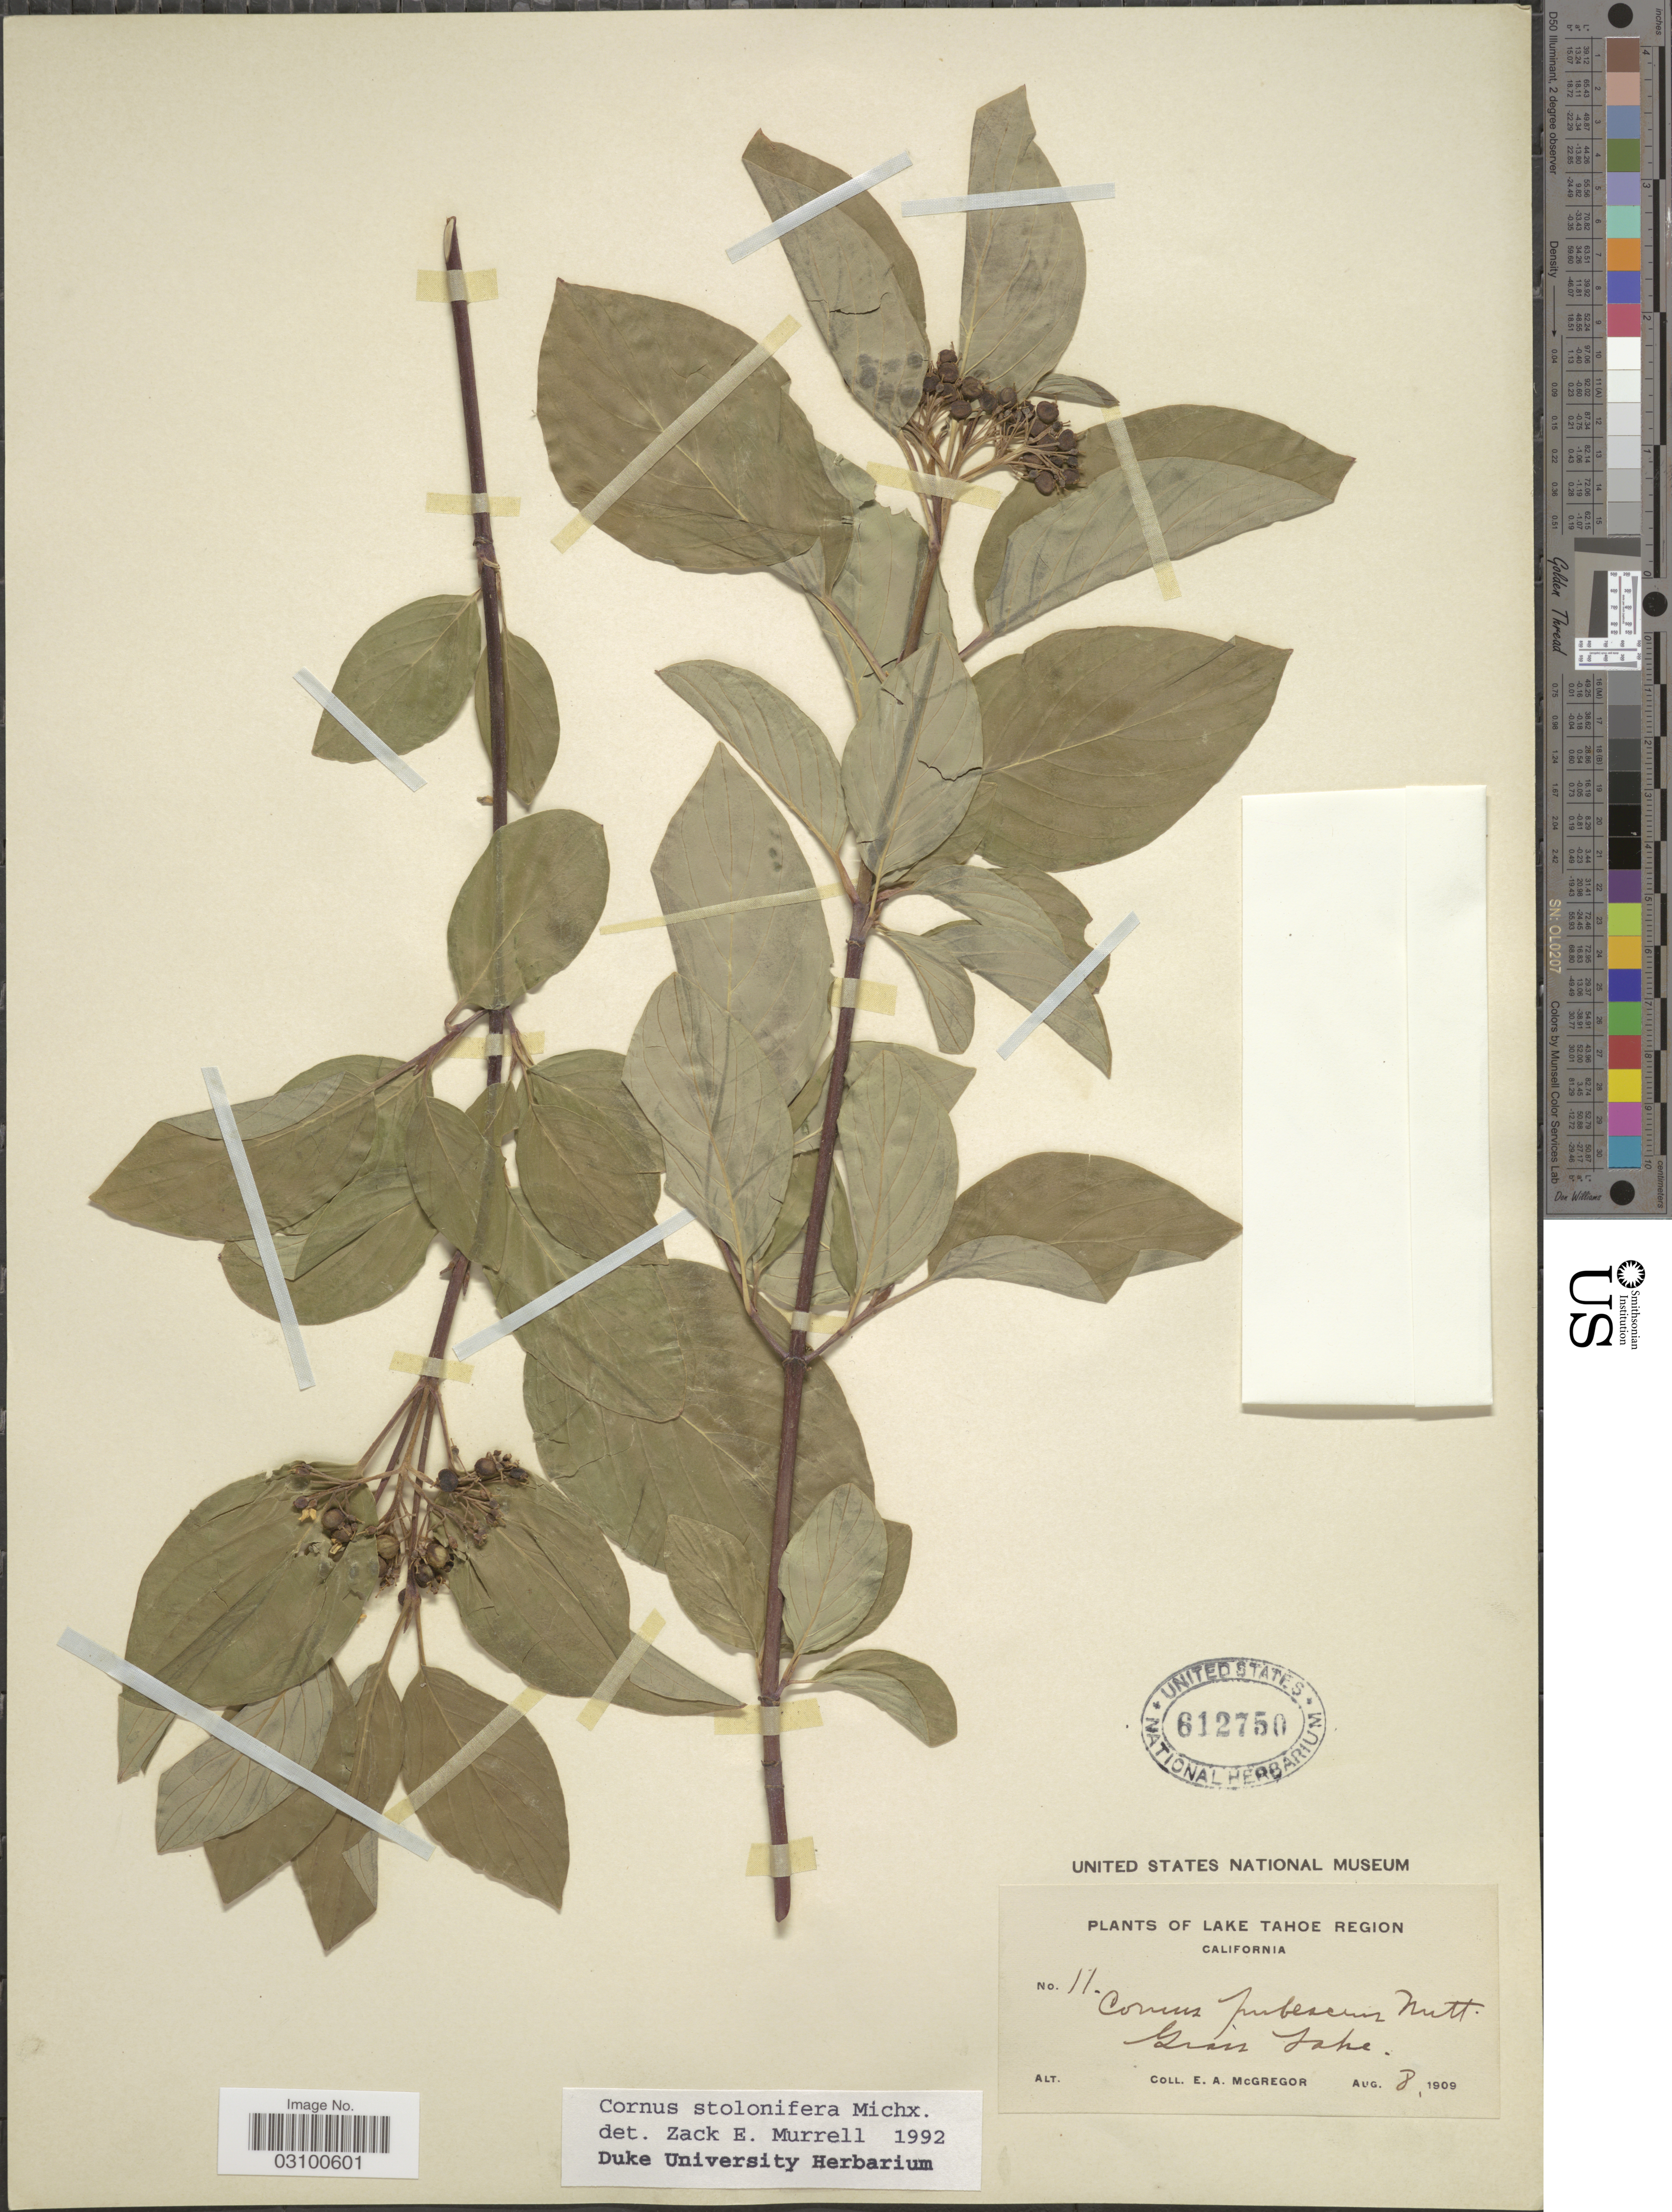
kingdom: Plantae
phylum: Tracheophyta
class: Magnoliopsida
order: Cornales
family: Cornaceae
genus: Cornus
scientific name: Cornus sericea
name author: L.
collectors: E. A. McGregor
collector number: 11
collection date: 1909-08-08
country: United States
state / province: California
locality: Lake Tahoe Region. Grass Lake.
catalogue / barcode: US 612750